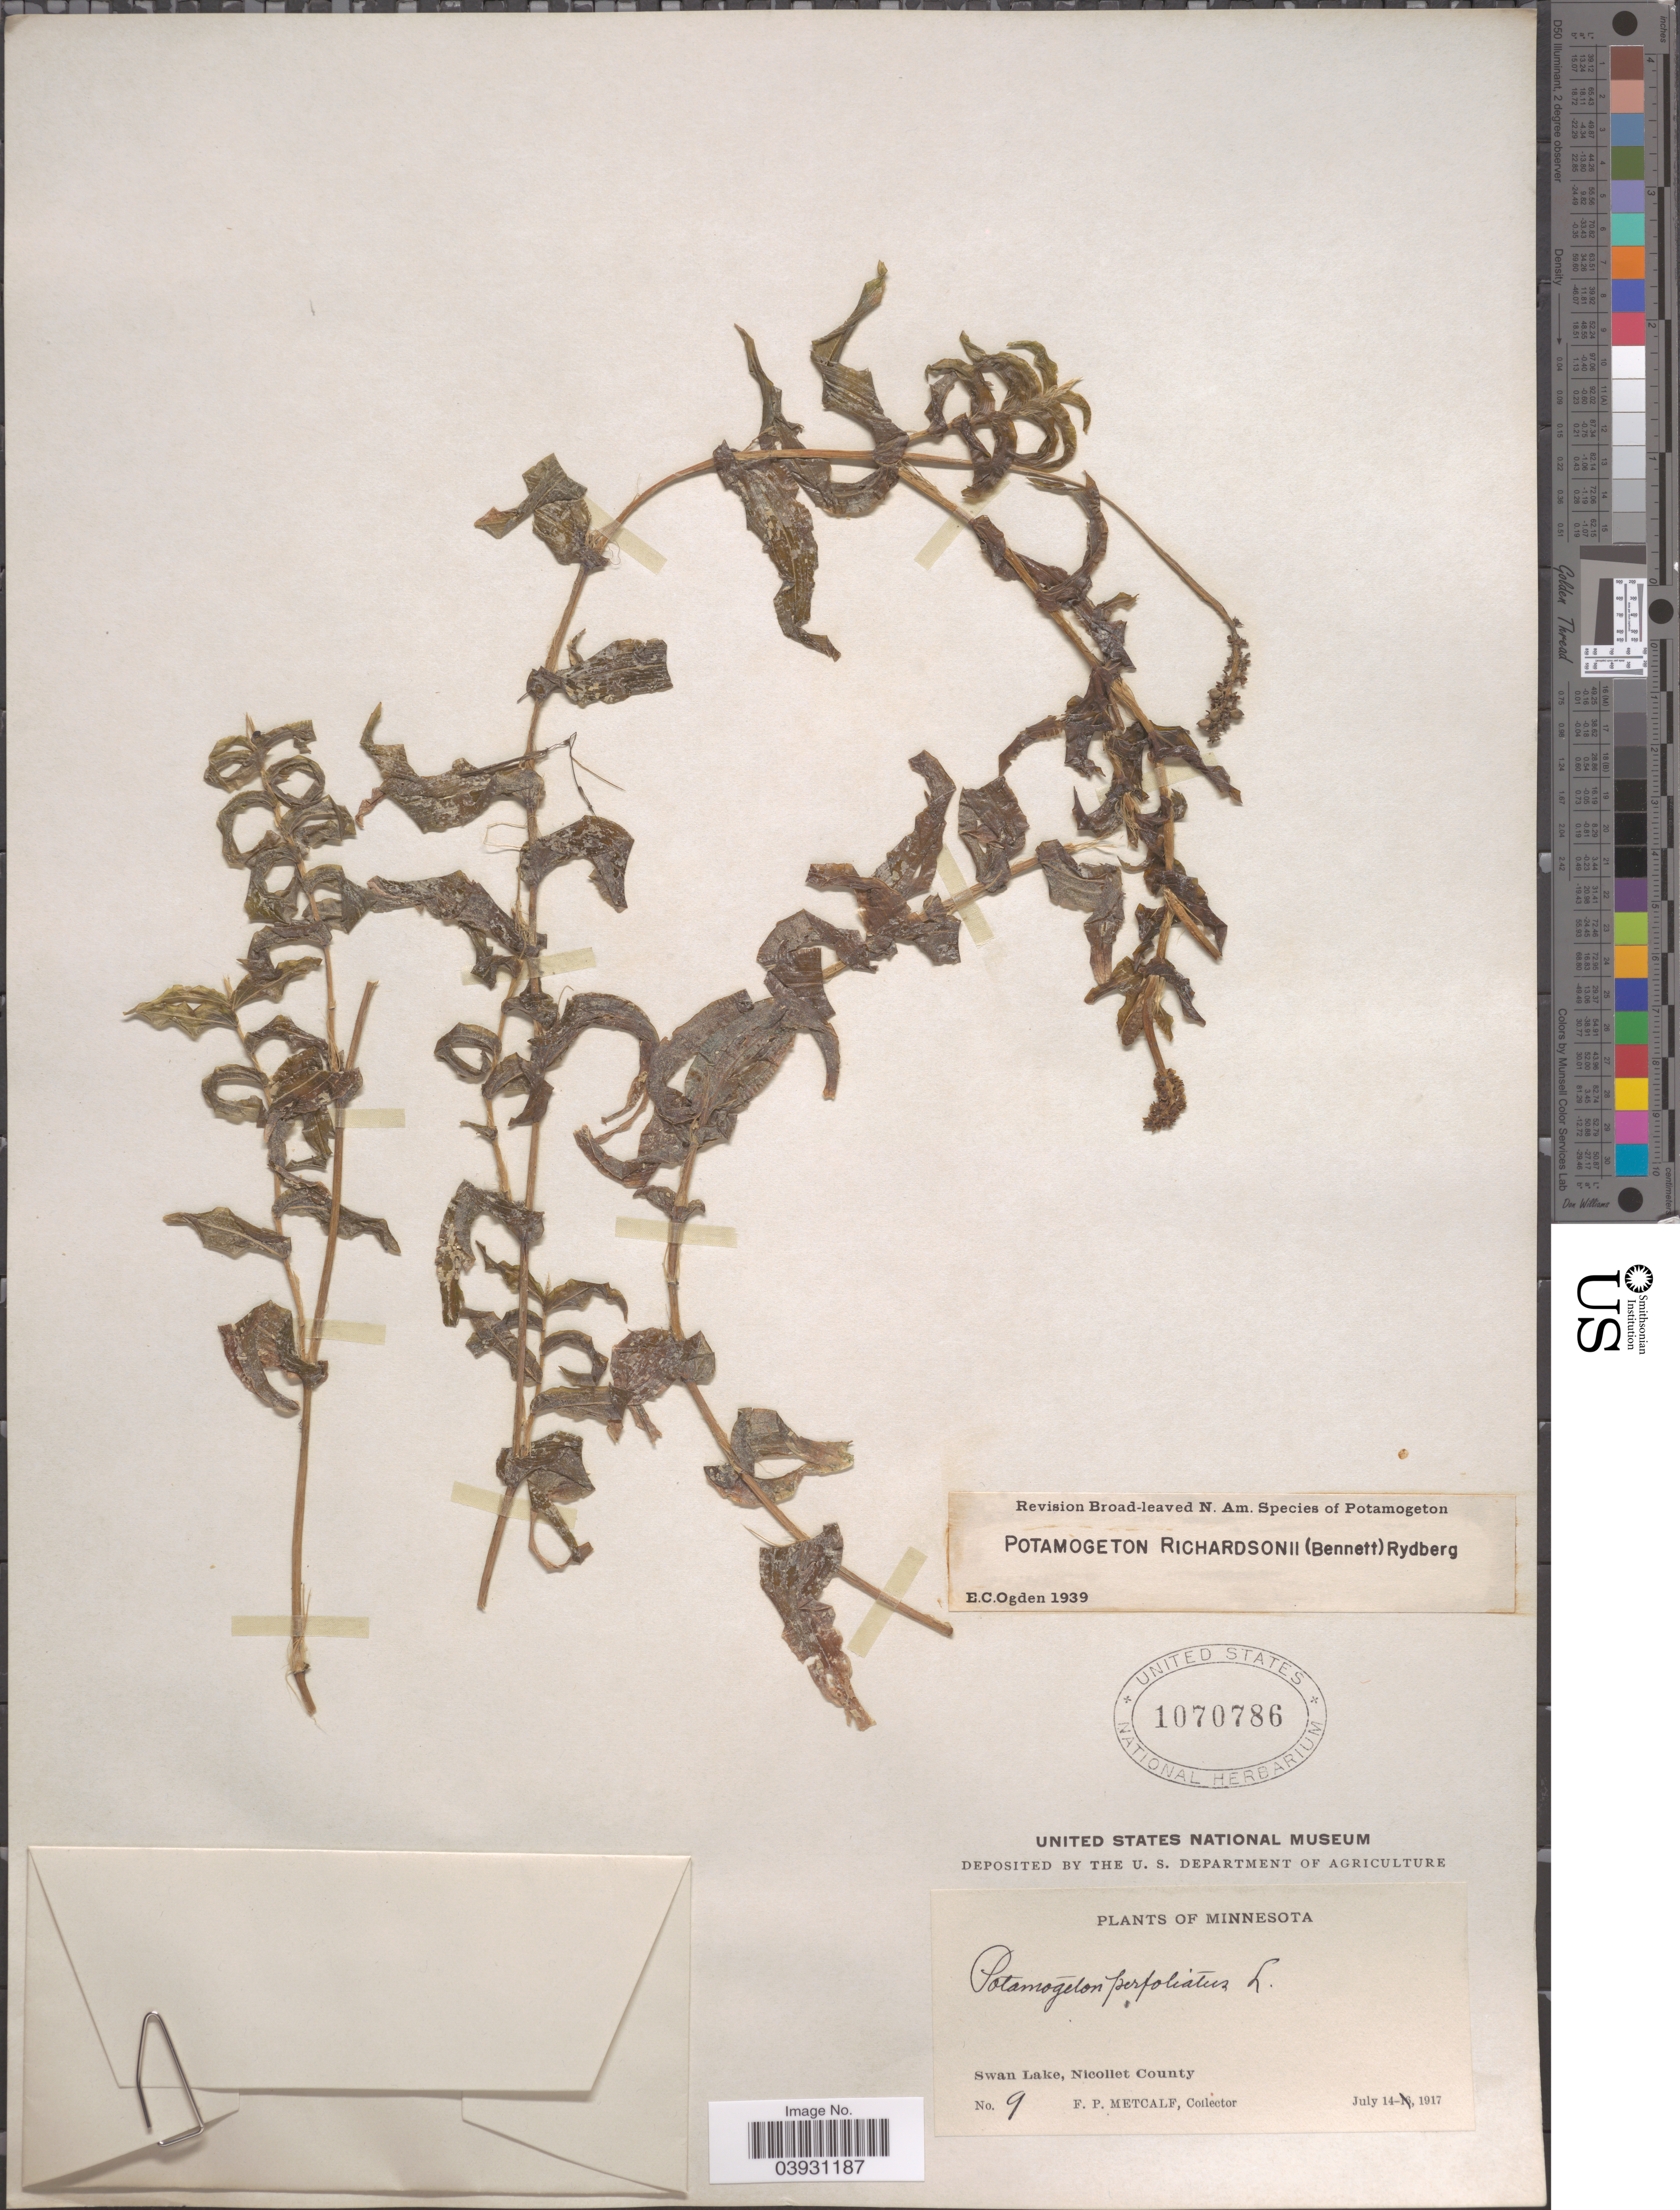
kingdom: Plantae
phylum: Tracheophyta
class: Liliopsida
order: Alismatales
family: Potamogetonaceae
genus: Potamogeton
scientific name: Potamogeton richardsonii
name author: (A.W. Benn.) Rydb.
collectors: F. Metcalf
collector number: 9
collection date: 1917-07-14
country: United States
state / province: Minnesota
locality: Swan Lake, Nicollet County.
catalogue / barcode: US 1070786